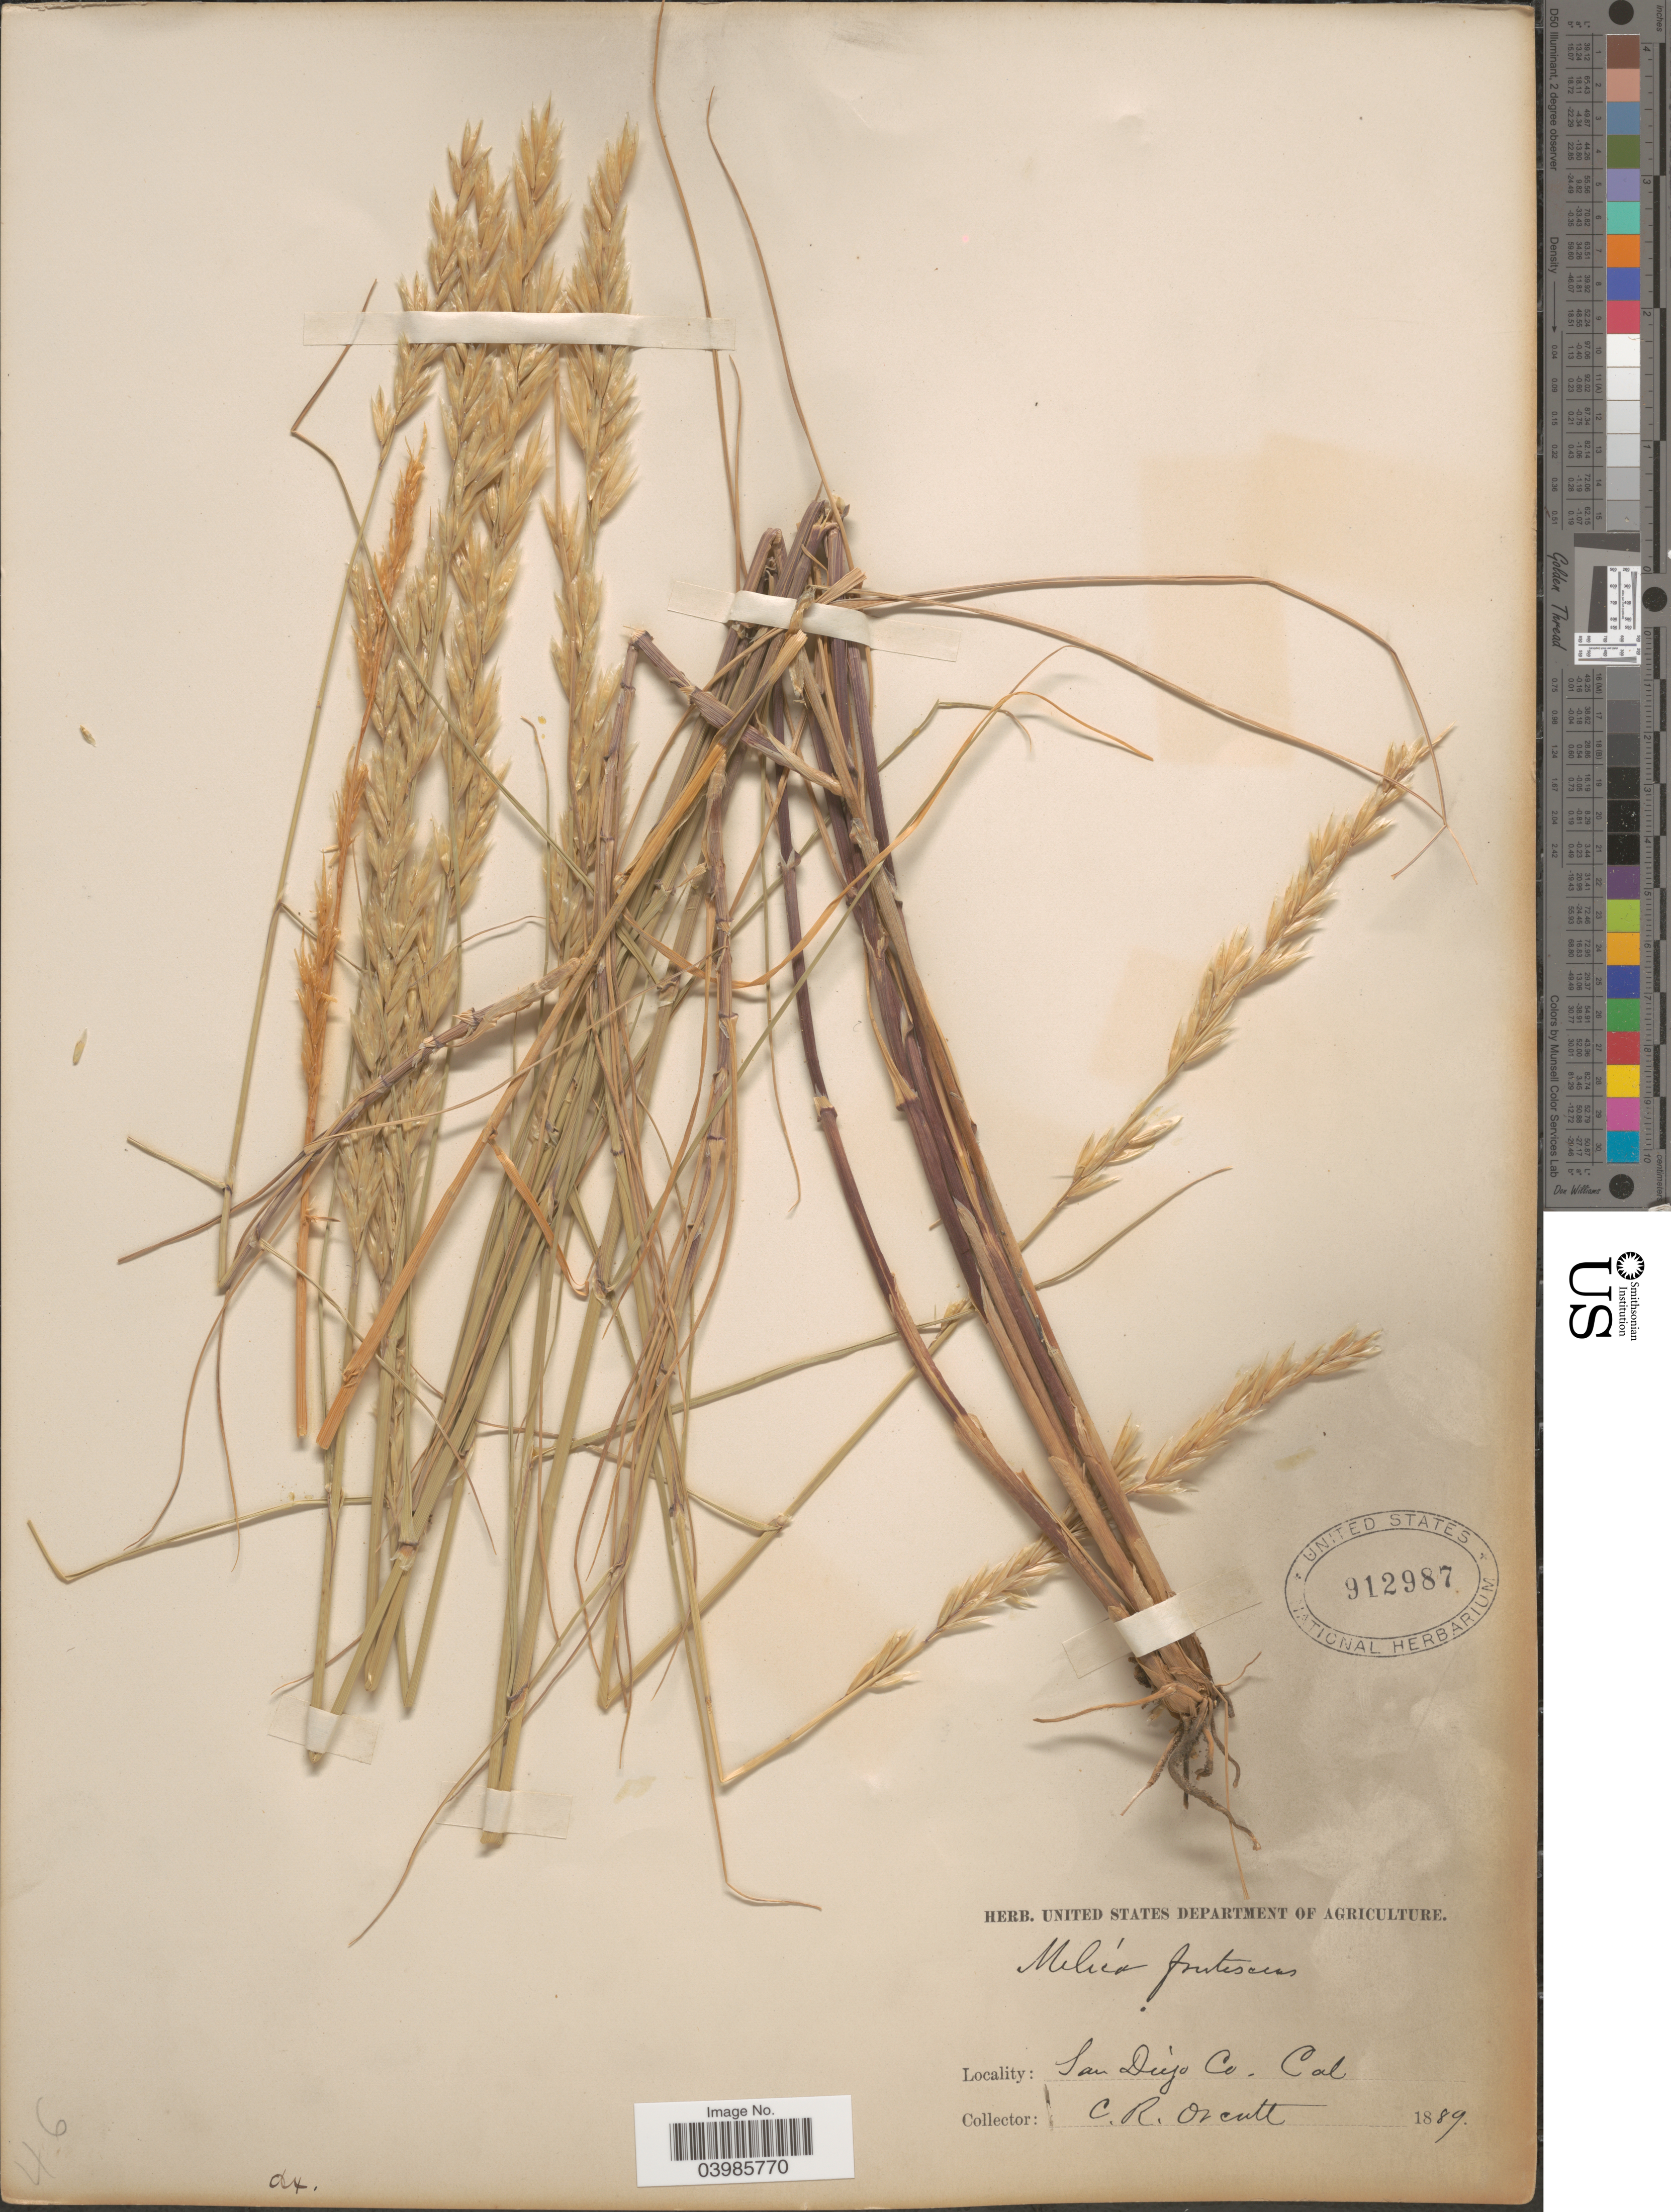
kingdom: Plantae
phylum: Tracheophyta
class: Liliopsida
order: Poales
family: Poaceae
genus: Melica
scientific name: Melica frutescens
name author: Scribn.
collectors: C. R. Orcutt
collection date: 1889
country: United States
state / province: California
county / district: San Diego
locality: San Diego Co.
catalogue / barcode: US 912987